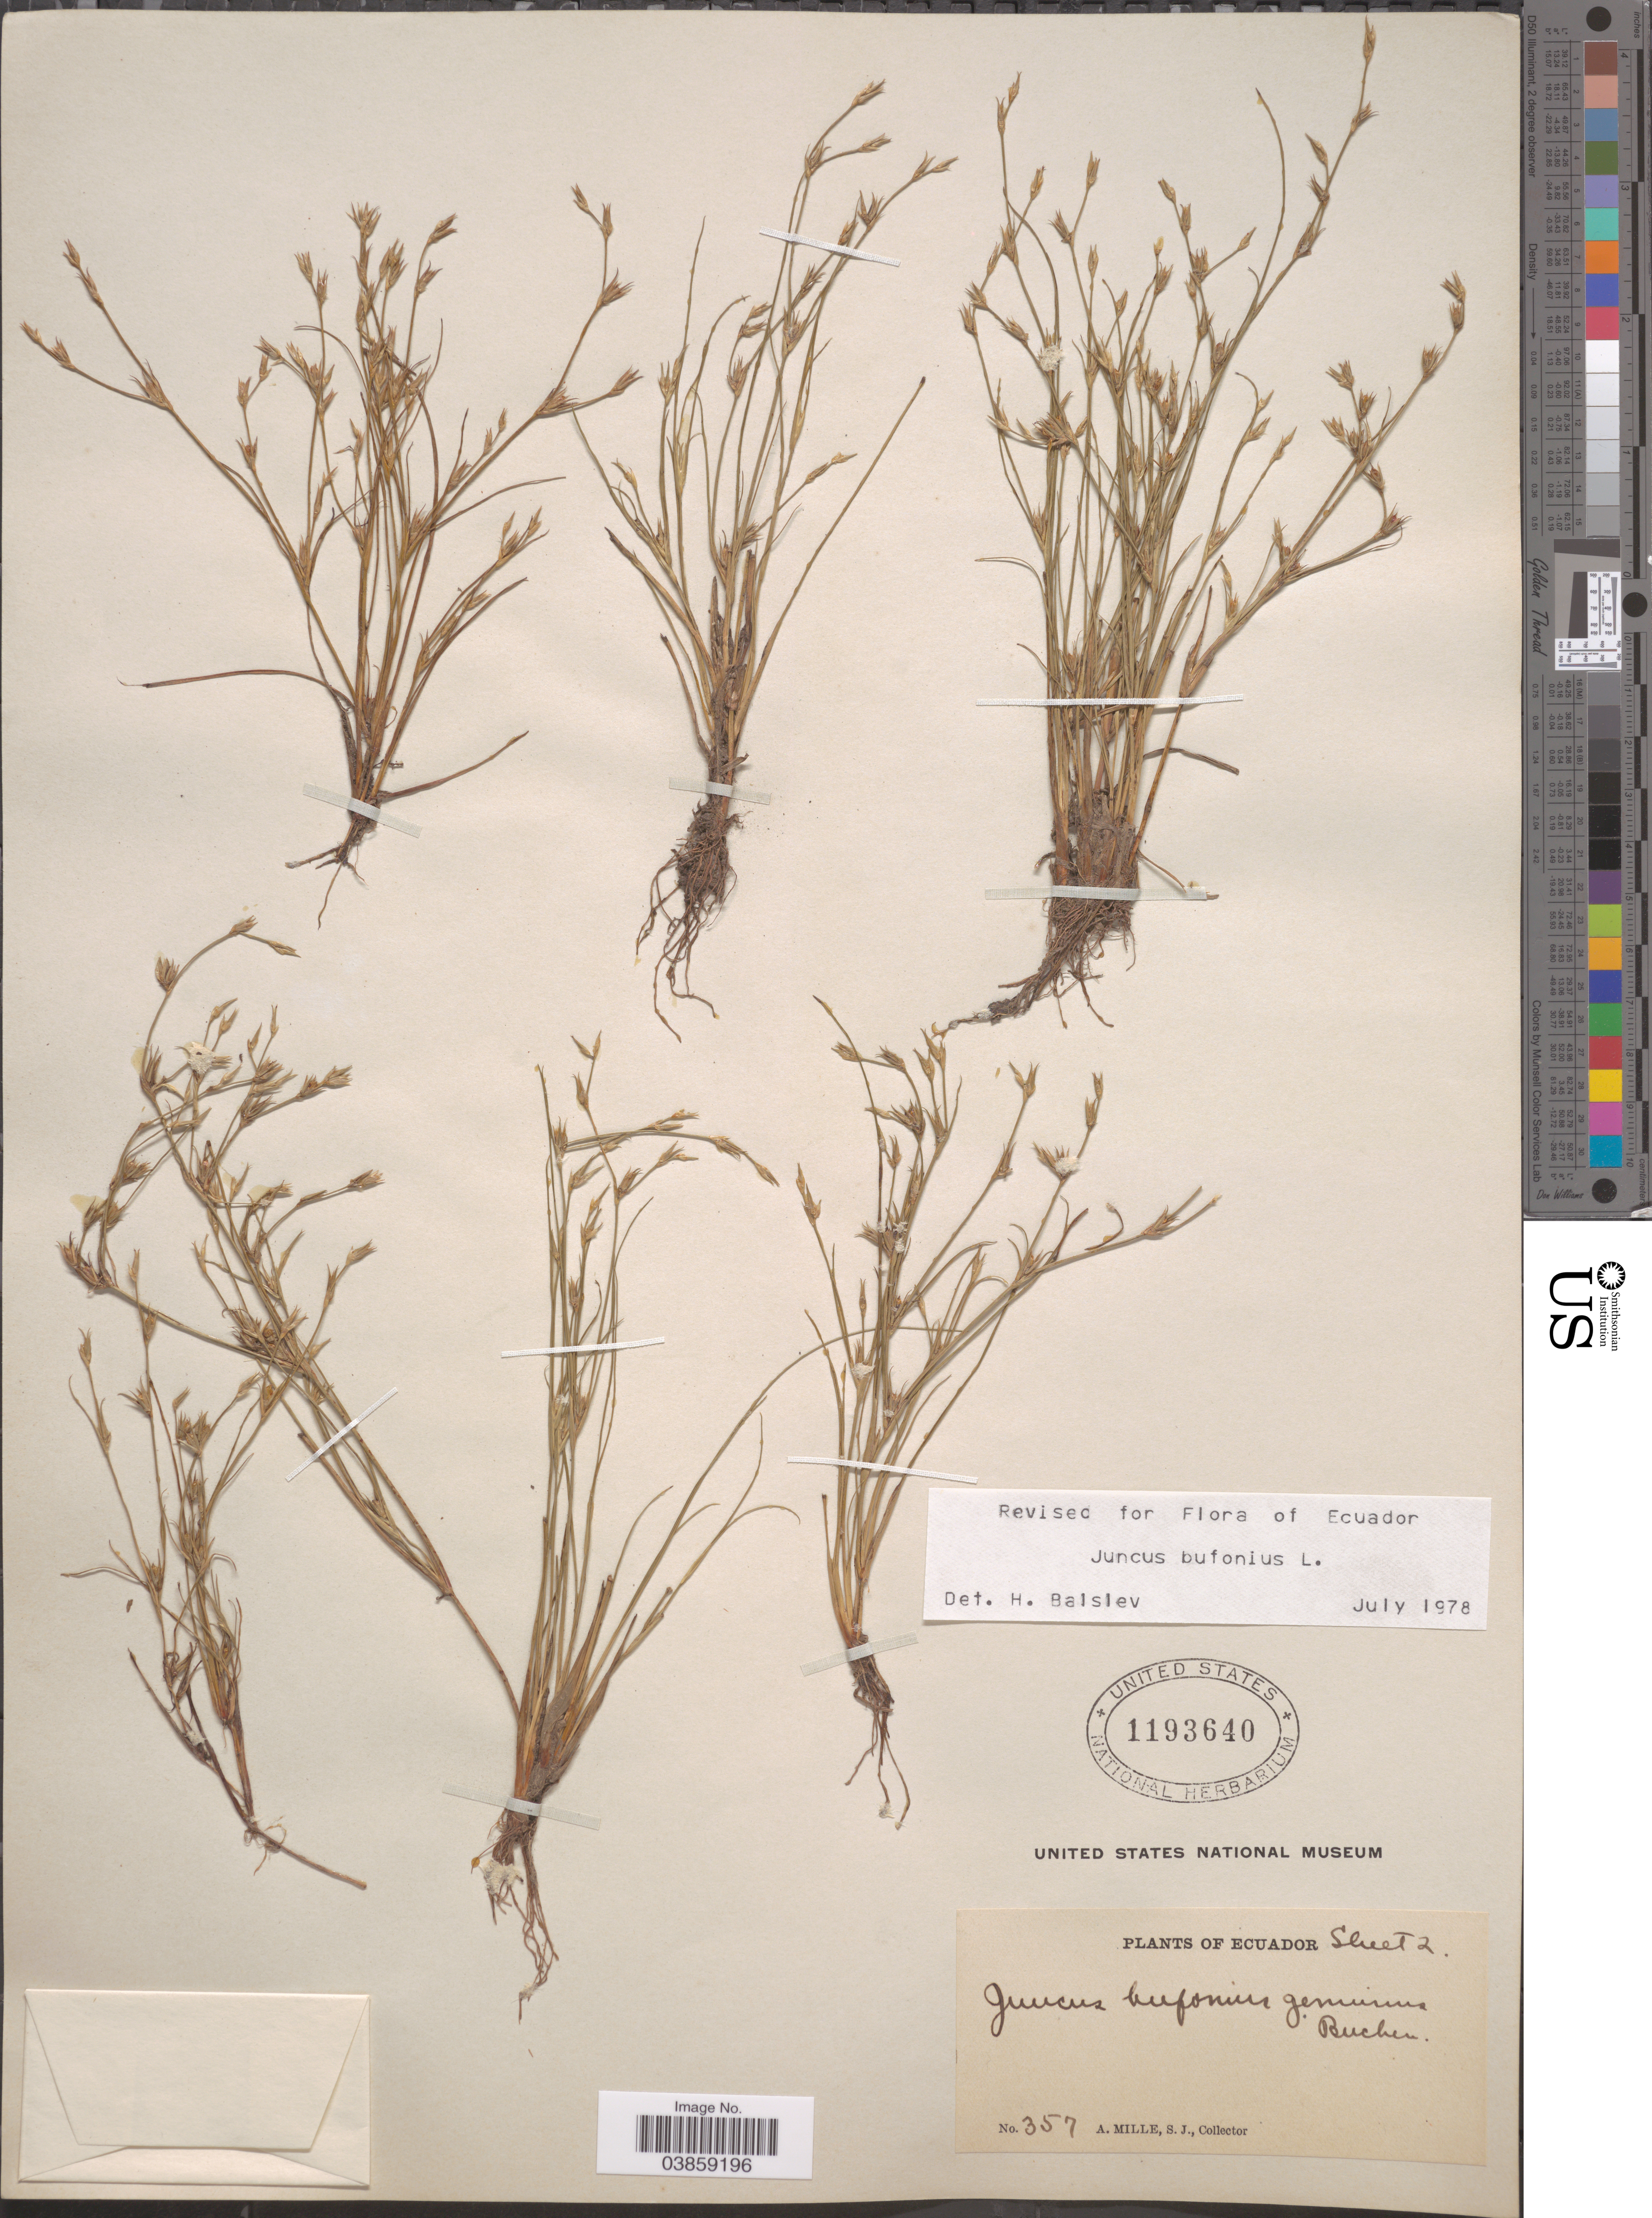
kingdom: Plantae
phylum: Tracheophyta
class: Liliopsida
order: Poales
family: Juncaceae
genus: Juncus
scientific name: Juncus bufonius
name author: L.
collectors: A. Mille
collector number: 357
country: Ecuador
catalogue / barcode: US 1193640